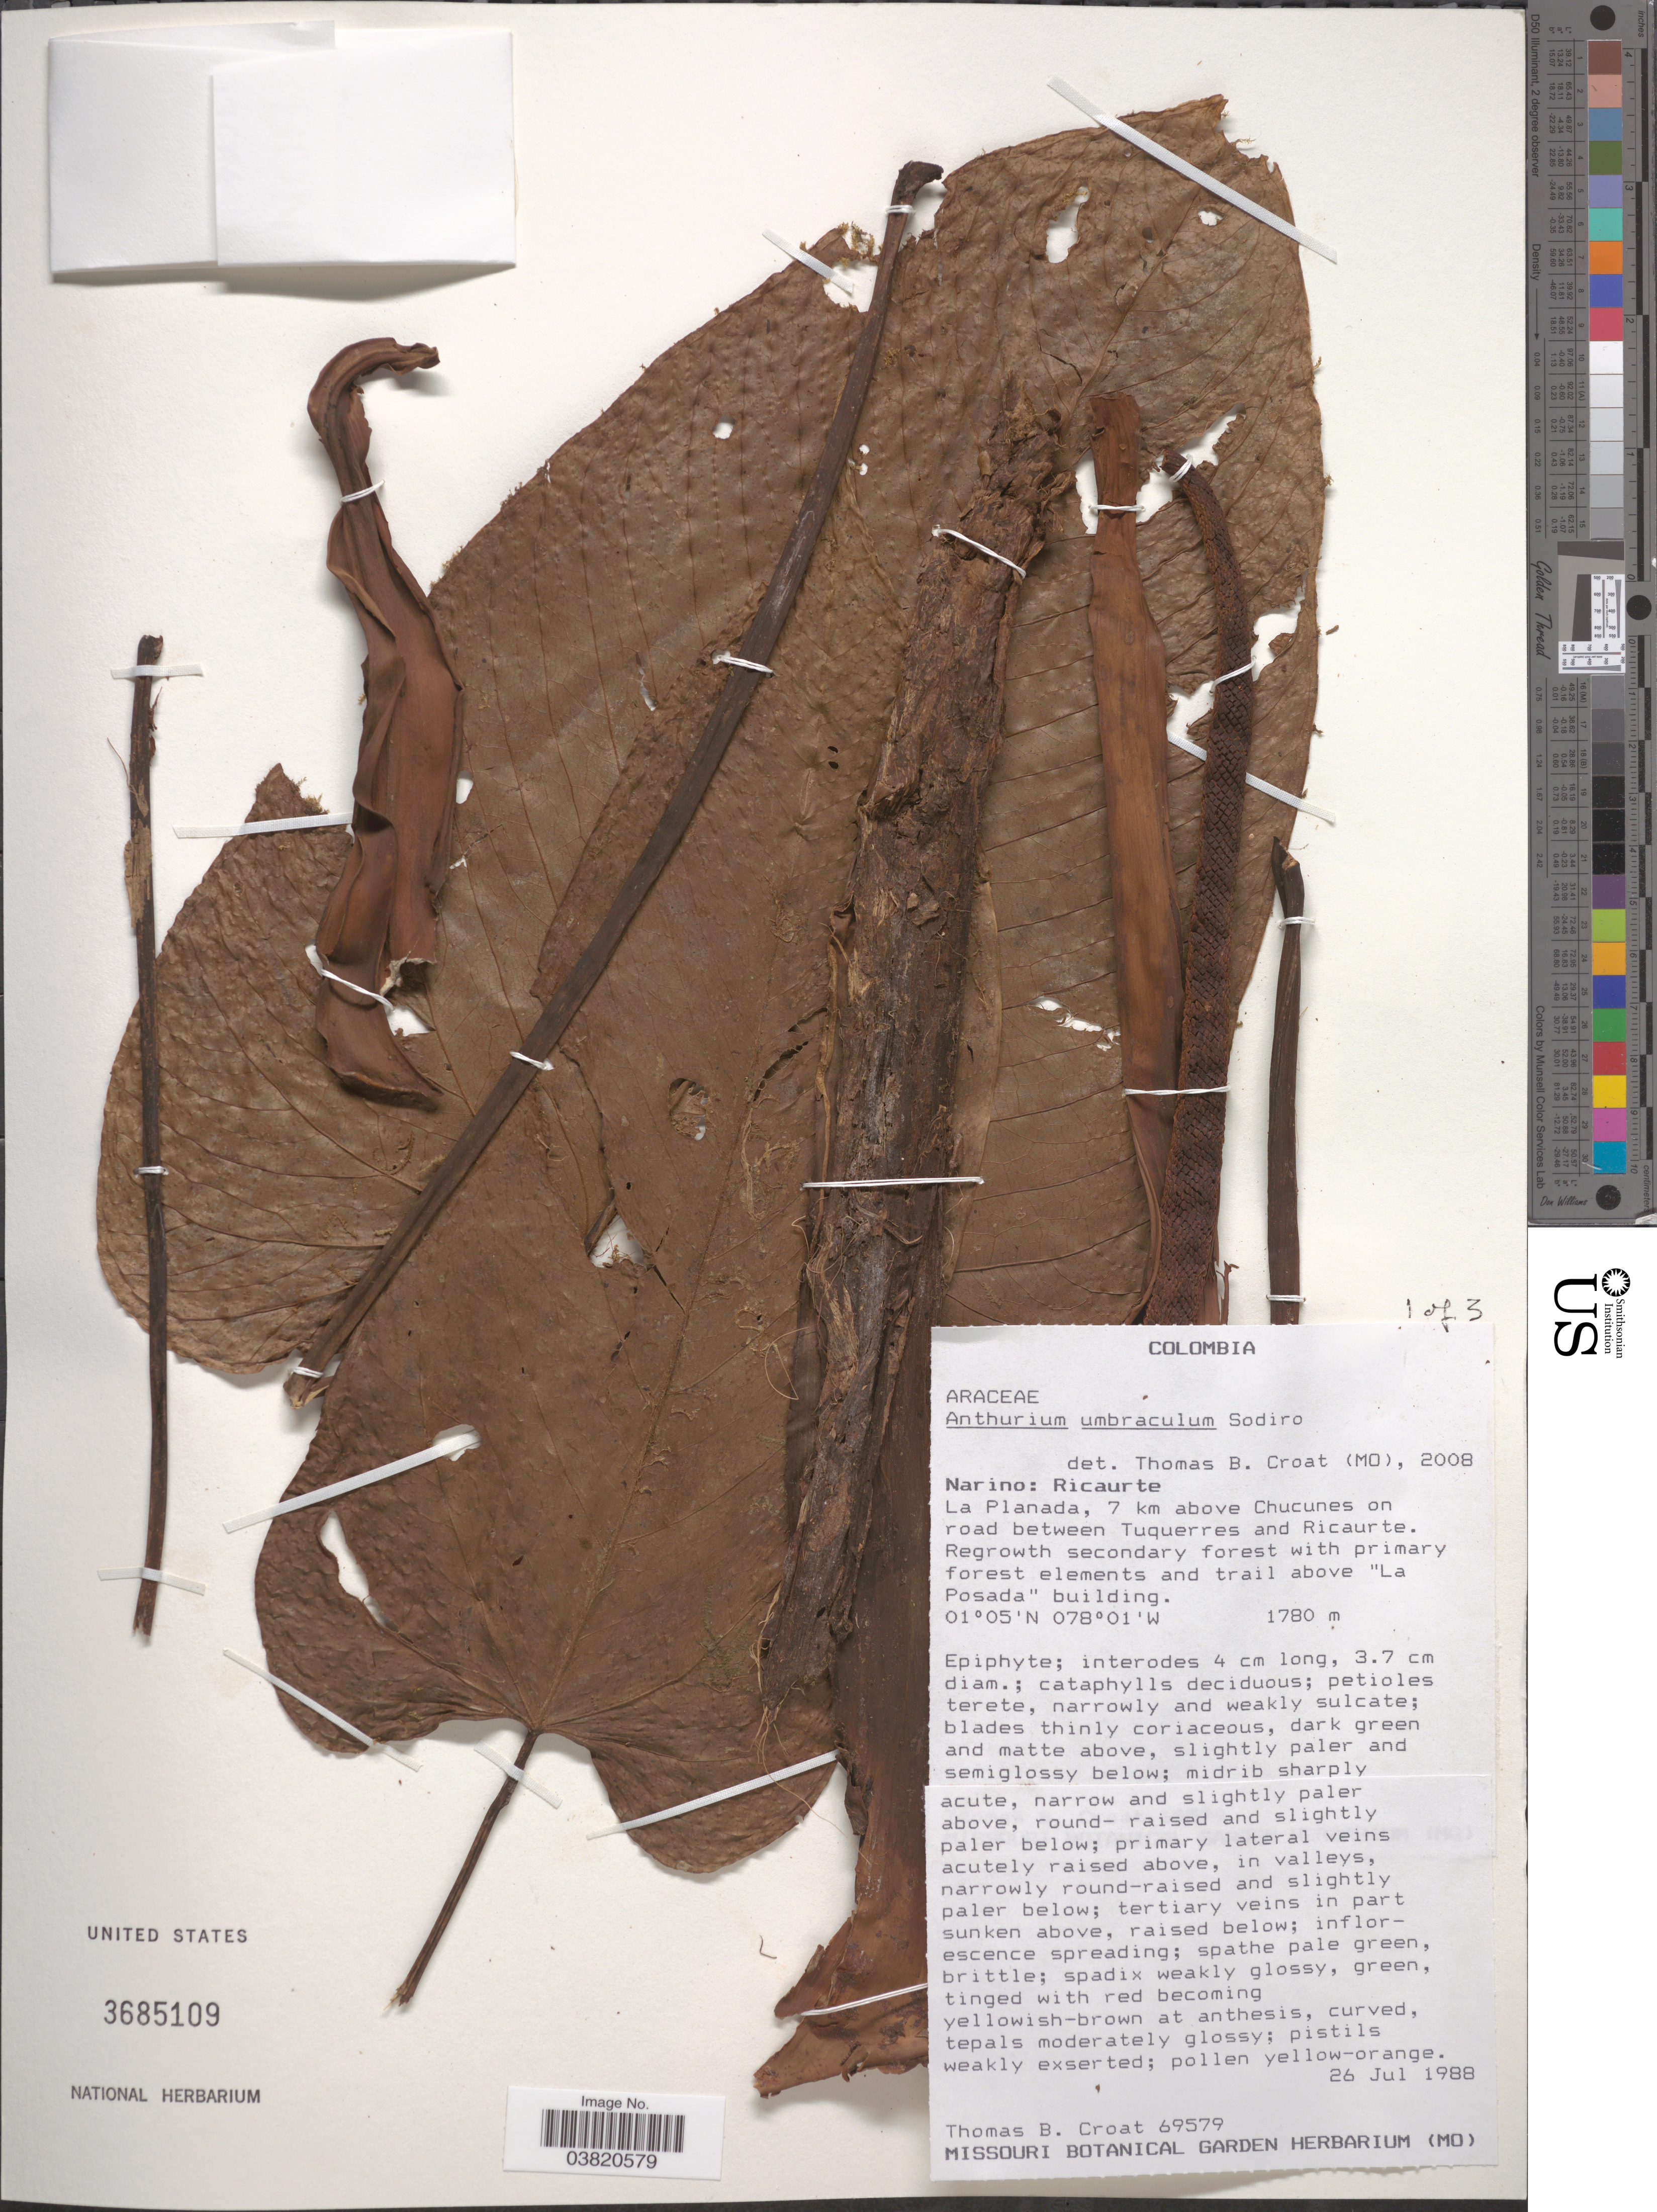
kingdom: Plantae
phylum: Tracheophyta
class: Liliopsida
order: Alismatales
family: Araceae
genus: Anthurium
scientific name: Anthurium umbricola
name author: Engl.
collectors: T. B. Croat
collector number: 69579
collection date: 1988-07-26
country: Colombia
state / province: Nariño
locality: Ricaurte. La Planada, 7 km above Chucunes on road between Tuquerres and Ricaurte. Trail above "La Posada" building.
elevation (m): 1780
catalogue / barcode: US 3685109